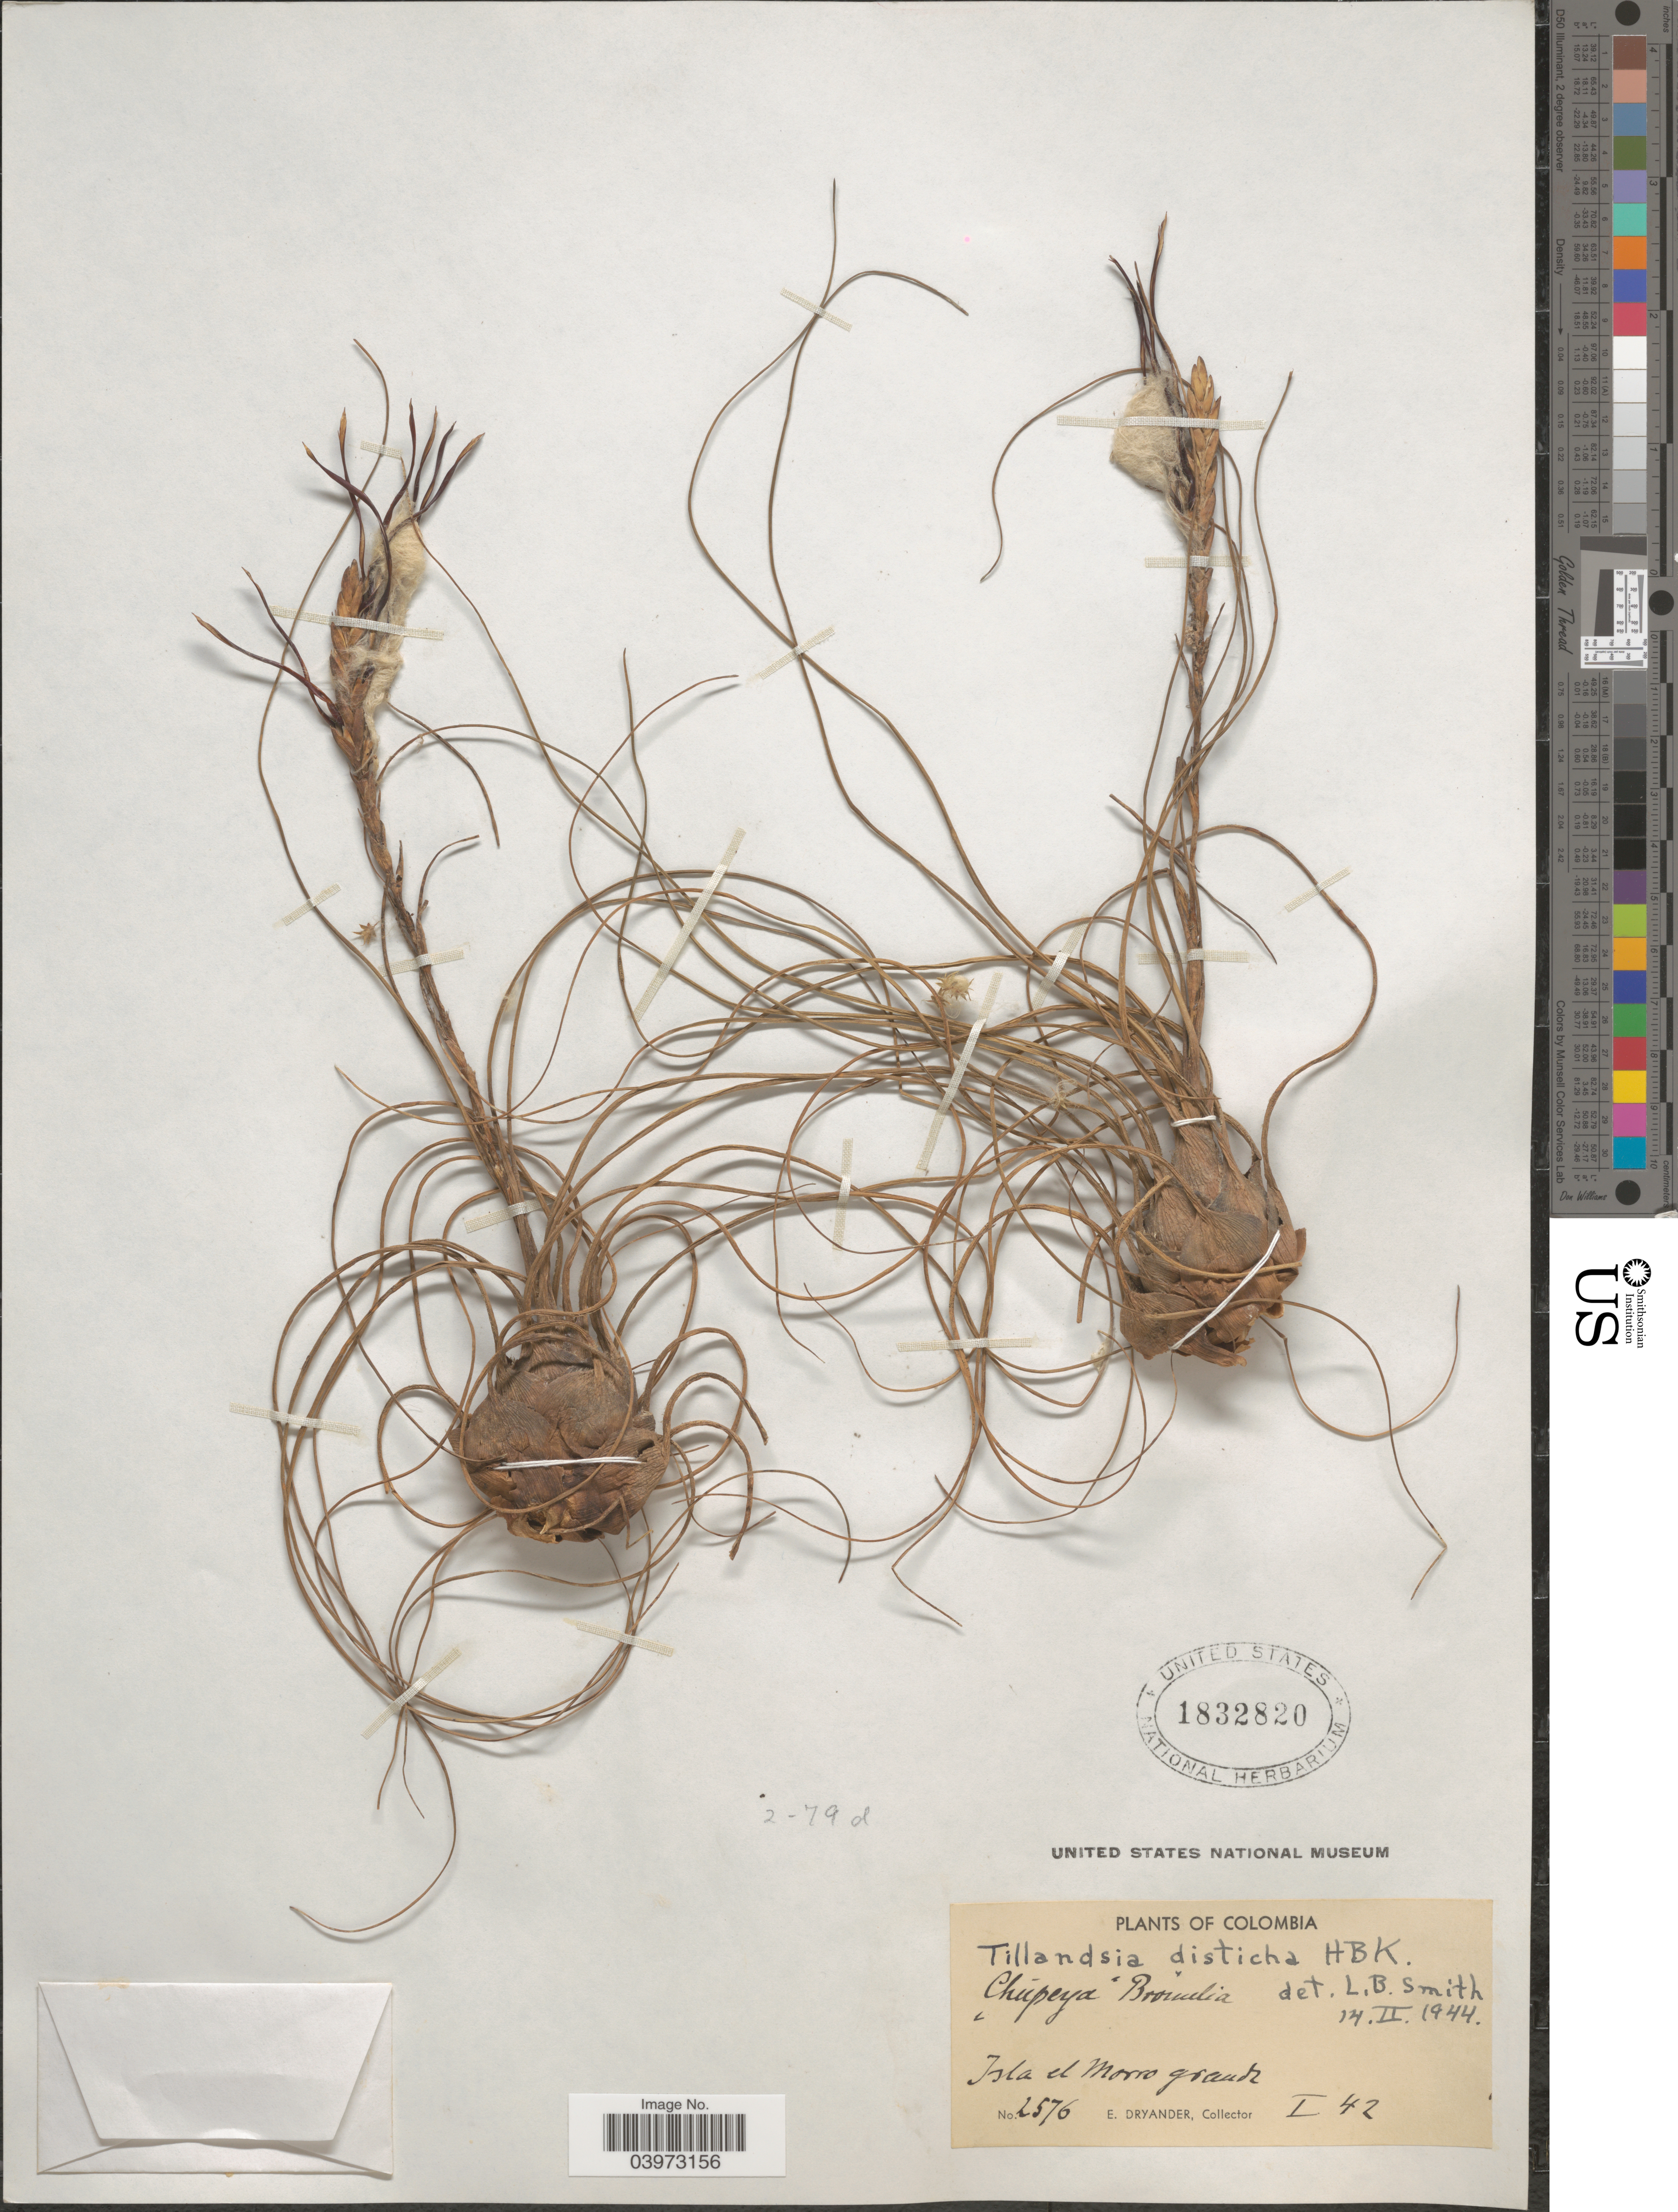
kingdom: Plantae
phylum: Tracheophyta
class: Liliopsida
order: Poales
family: Bromeliaceae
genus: Tillandsia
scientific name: Tillandsia disticha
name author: Kunth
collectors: E. Dryander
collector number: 2576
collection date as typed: Transcribed d/m/y: /1/42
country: Colombia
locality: Isla el Morro Grande.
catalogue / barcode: US 1832820